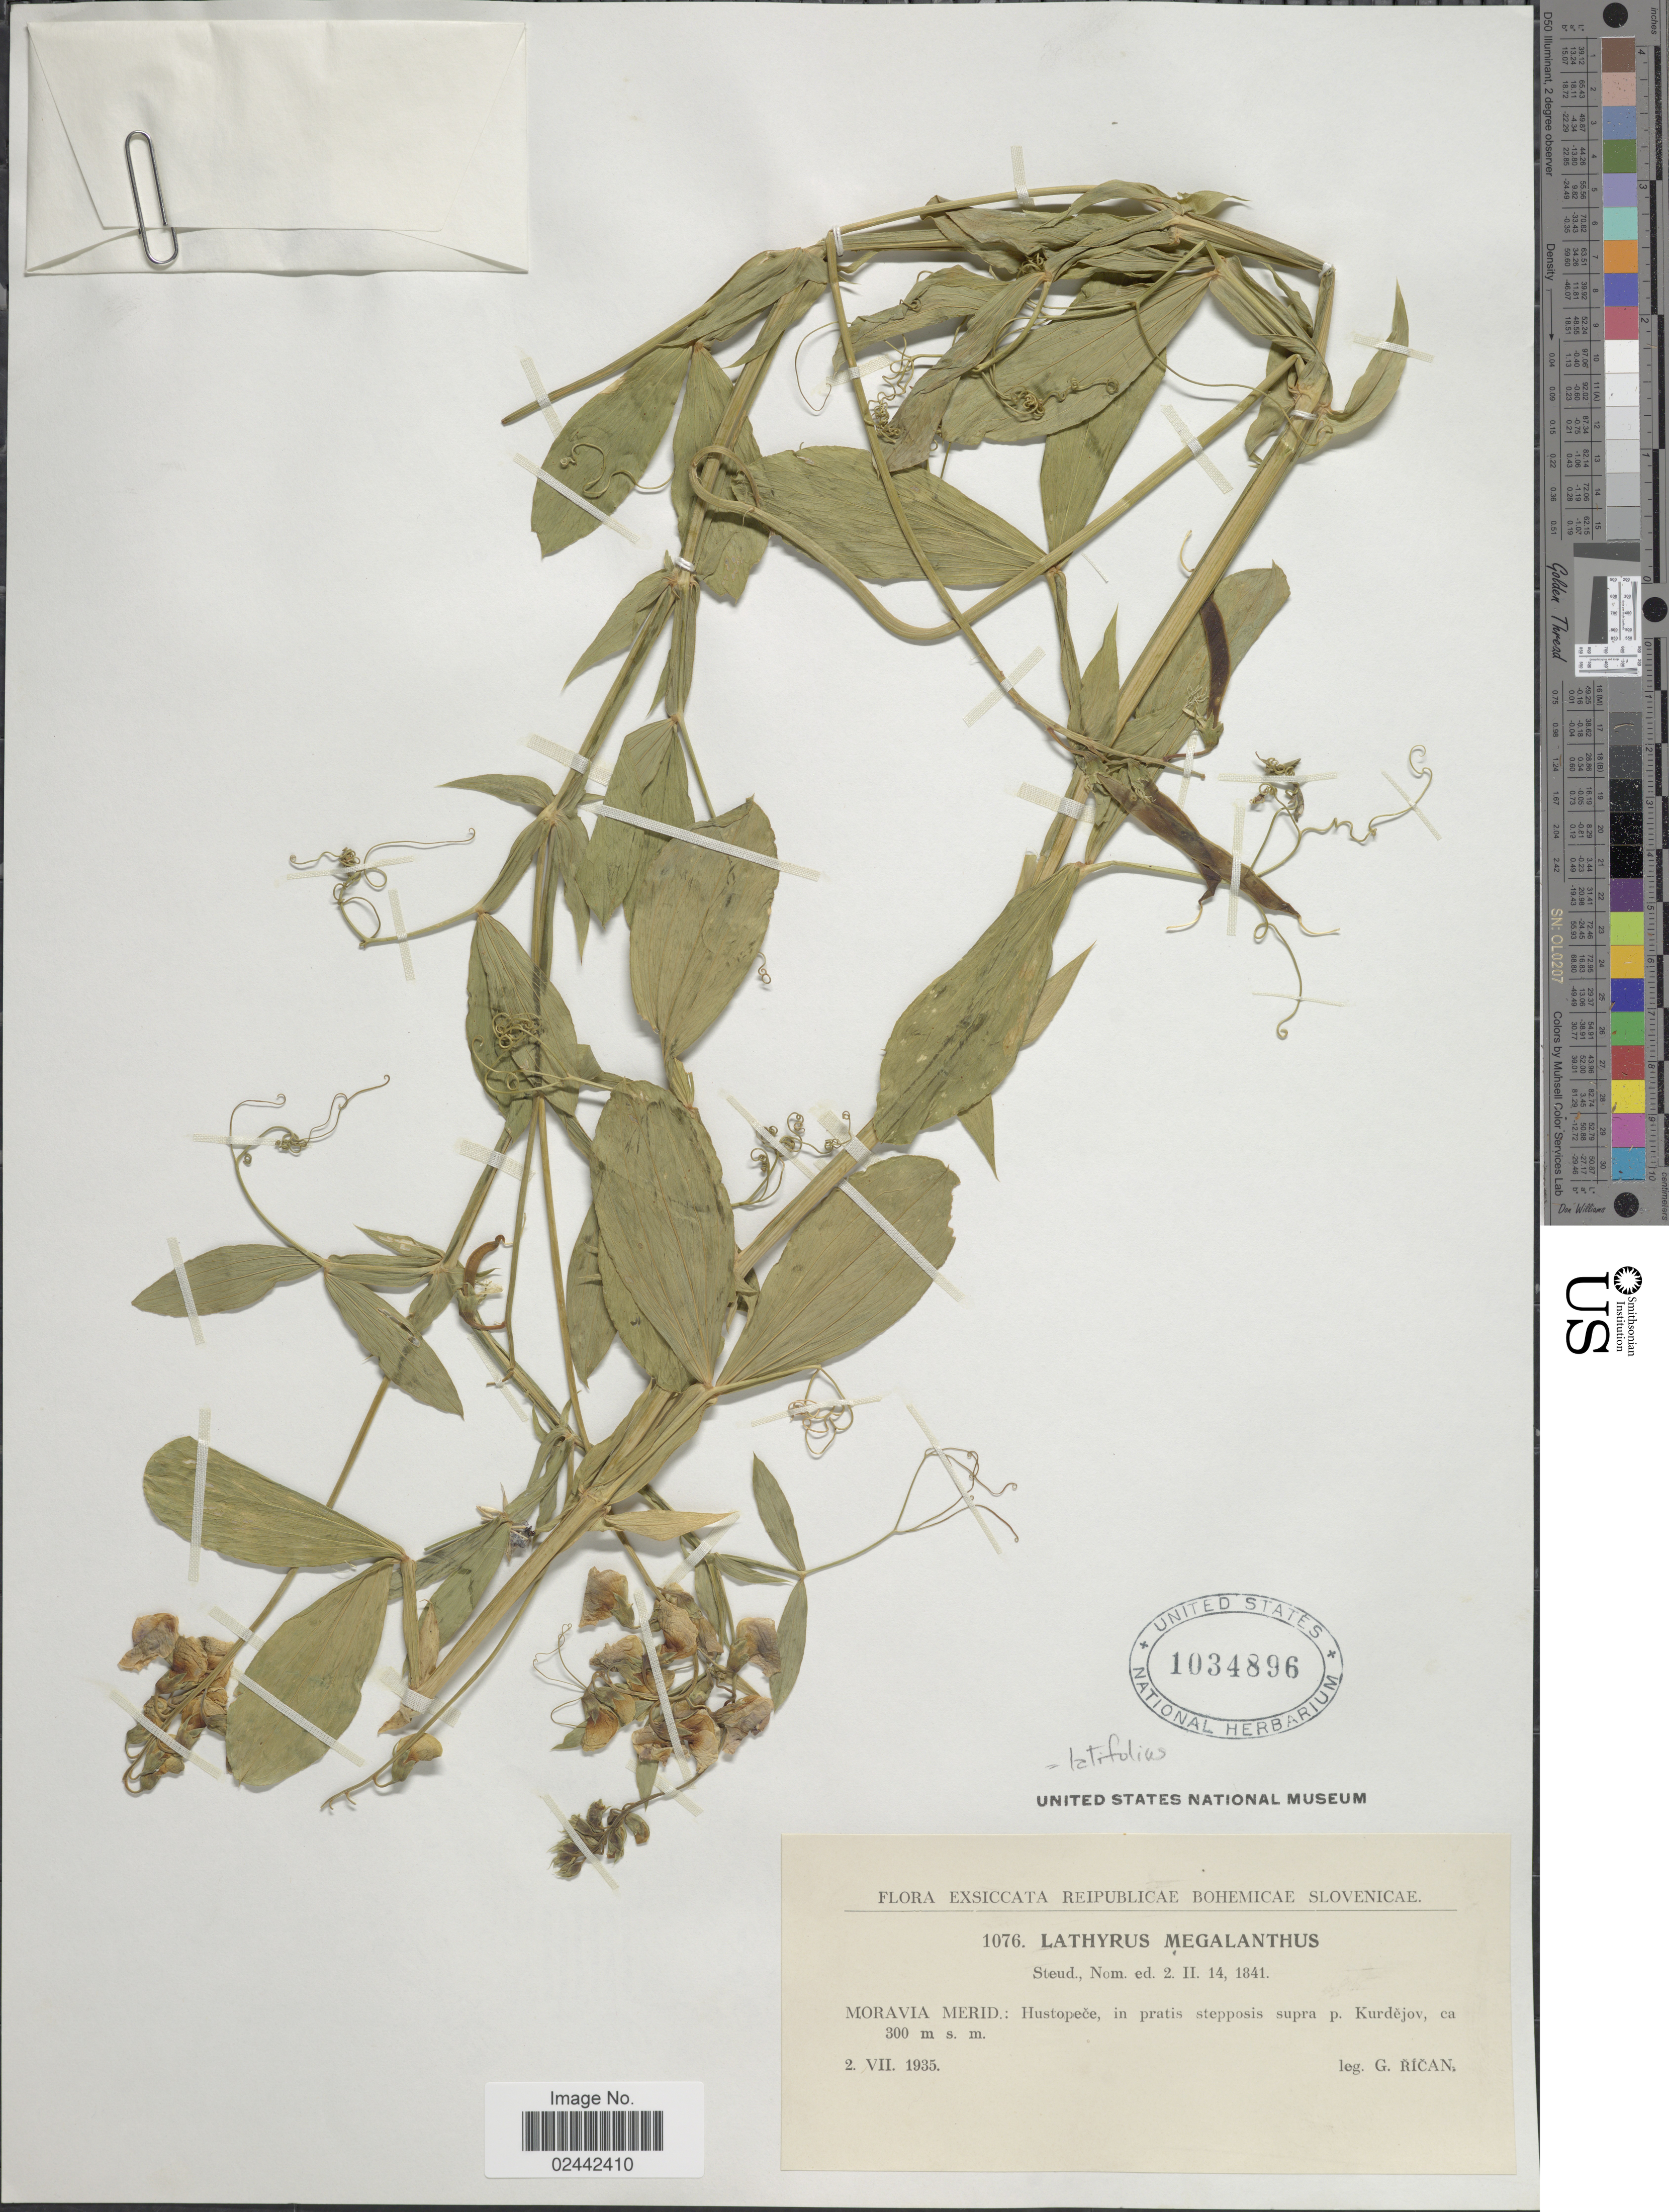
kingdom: Plantae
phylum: Tracheophyta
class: Magnoliopsida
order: Fabales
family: Fabaceae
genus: Lathyrus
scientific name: Lathyrus latifolius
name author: L.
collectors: G. Rican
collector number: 1076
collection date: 1935-07-02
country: Czechia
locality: Moravia Merid.: Hustopece, in pratis stepposis p. Kurdejov.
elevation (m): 300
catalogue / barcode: US 1034896